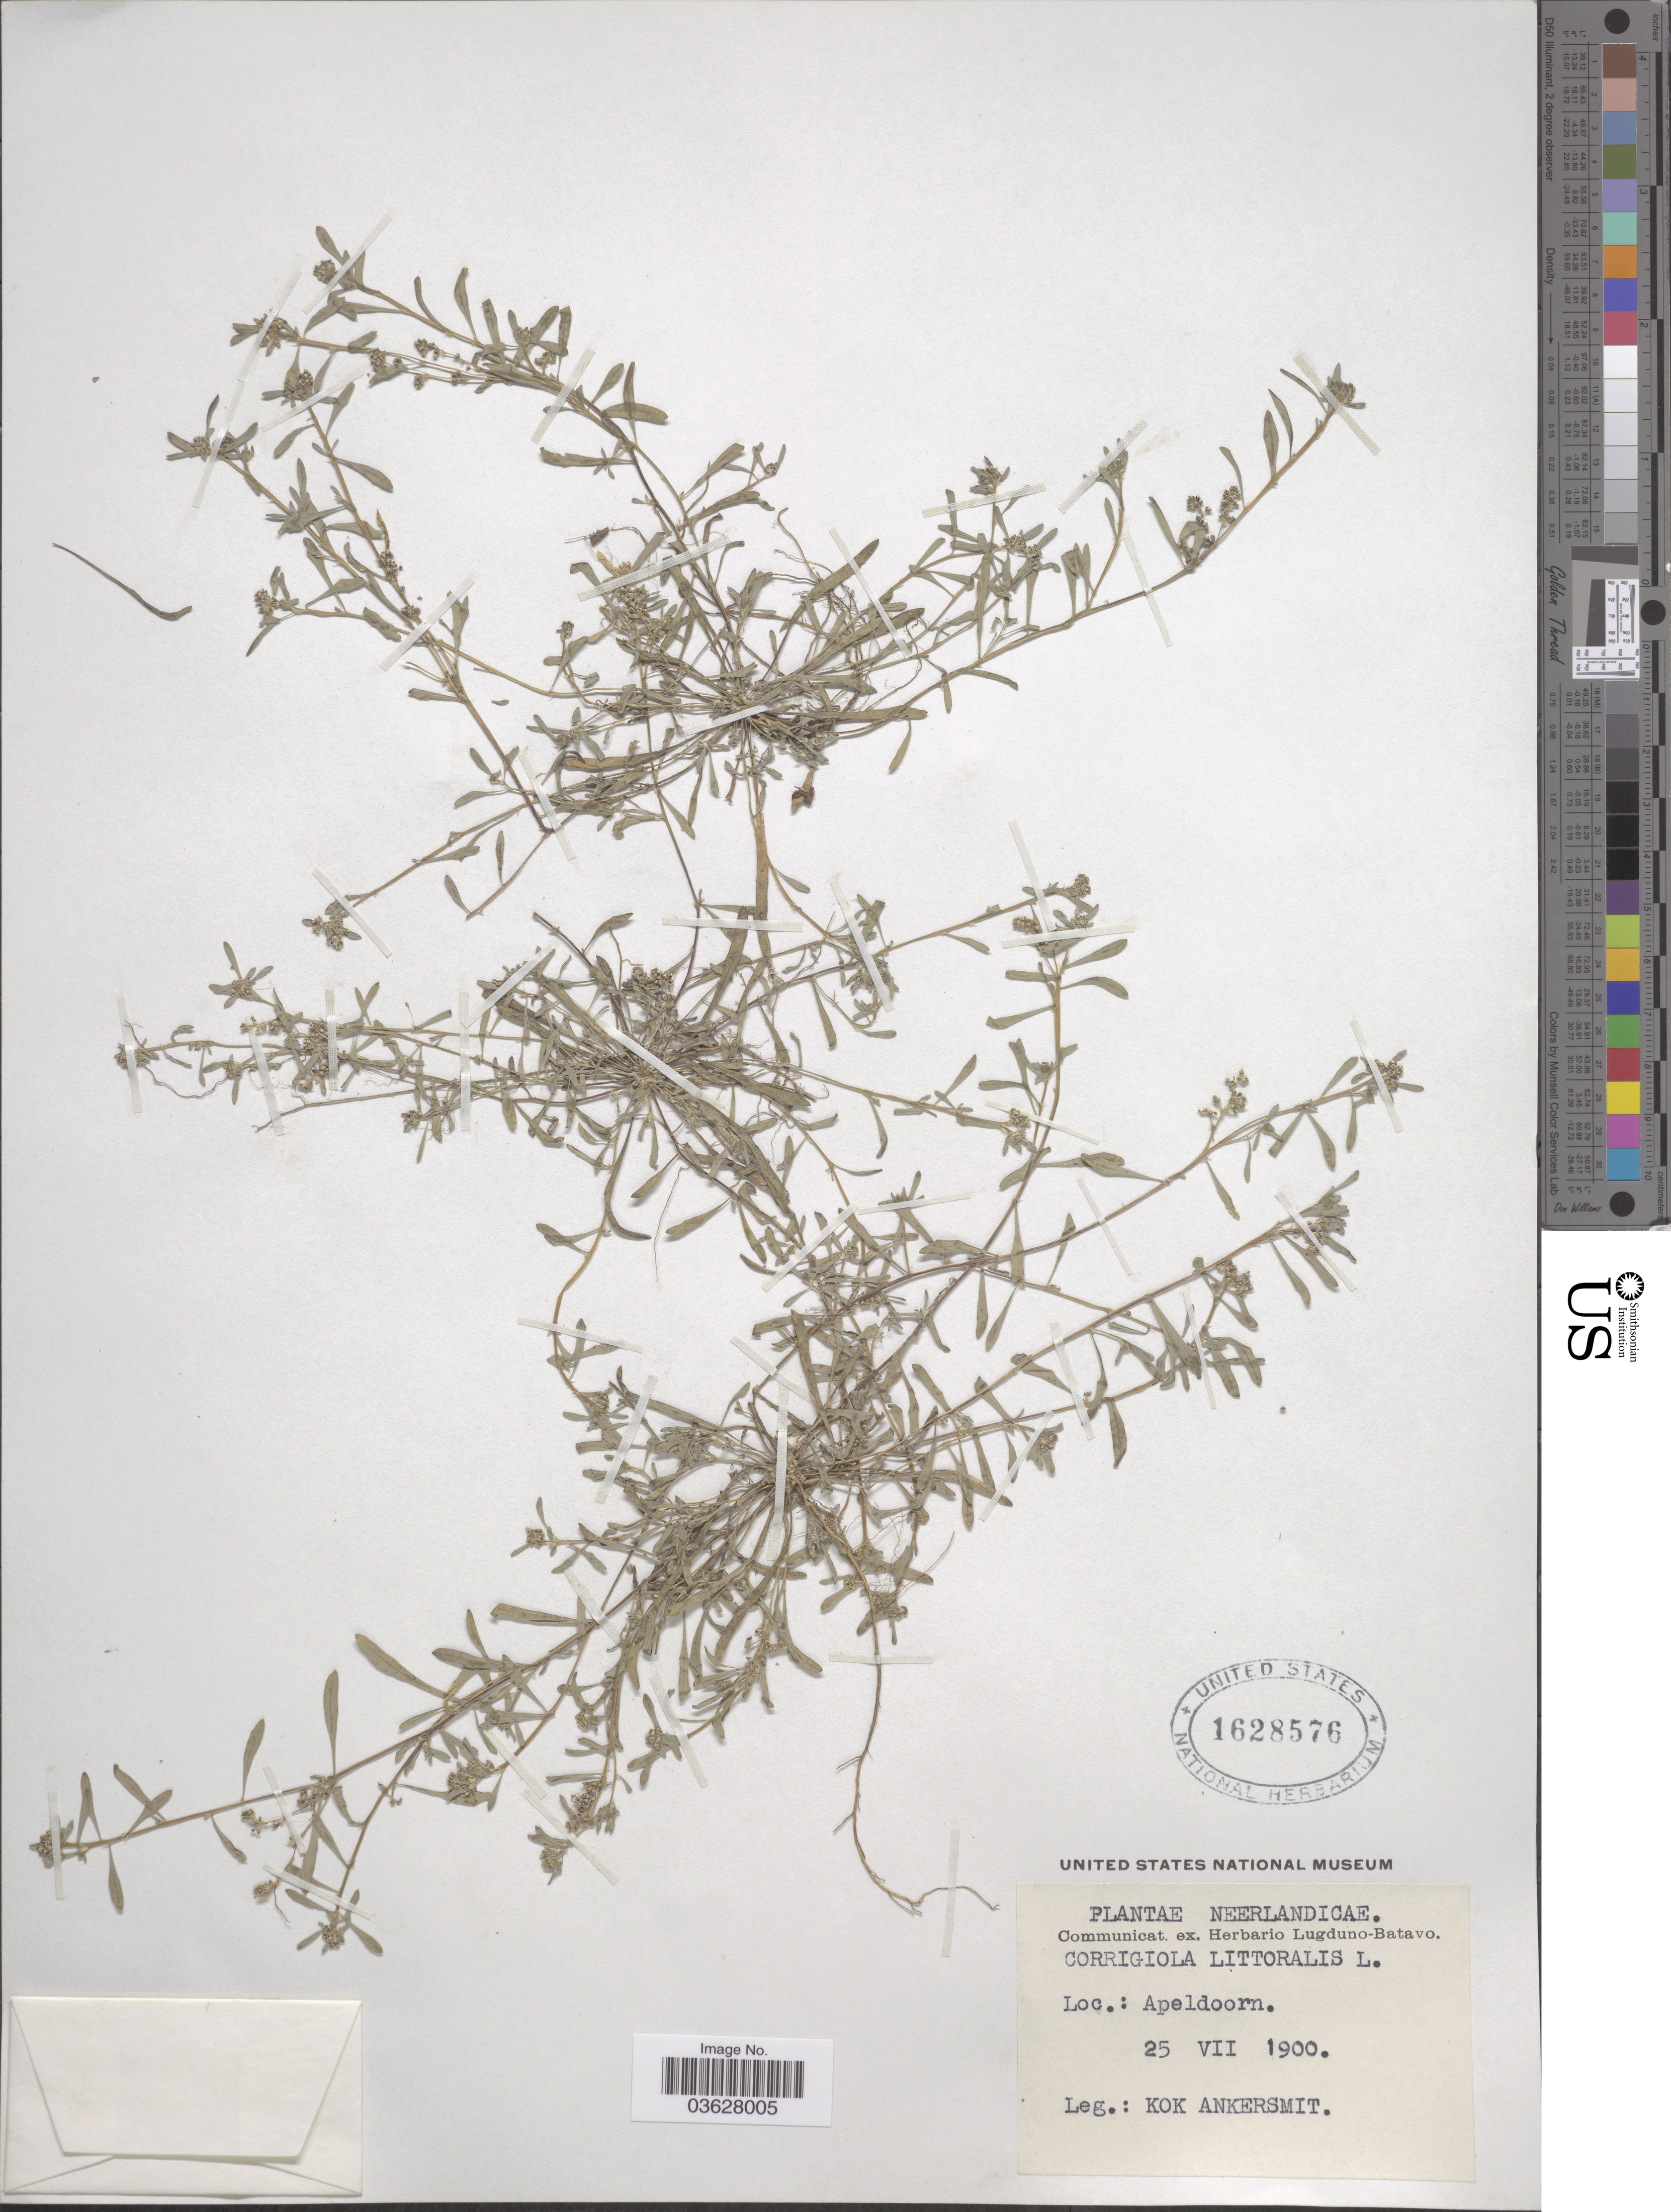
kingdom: Plantae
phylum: Tracheophyta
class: Magnoliopsida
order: Caryophyllales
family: Caryophyllaceae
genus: Corrigiola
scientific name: Corrigiola litoralis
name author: L.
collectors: Kok Ankersmit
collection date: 1900-07-25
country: Netherlands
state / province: Gelderland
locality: Apeldoorn.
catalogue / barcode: US 1628576